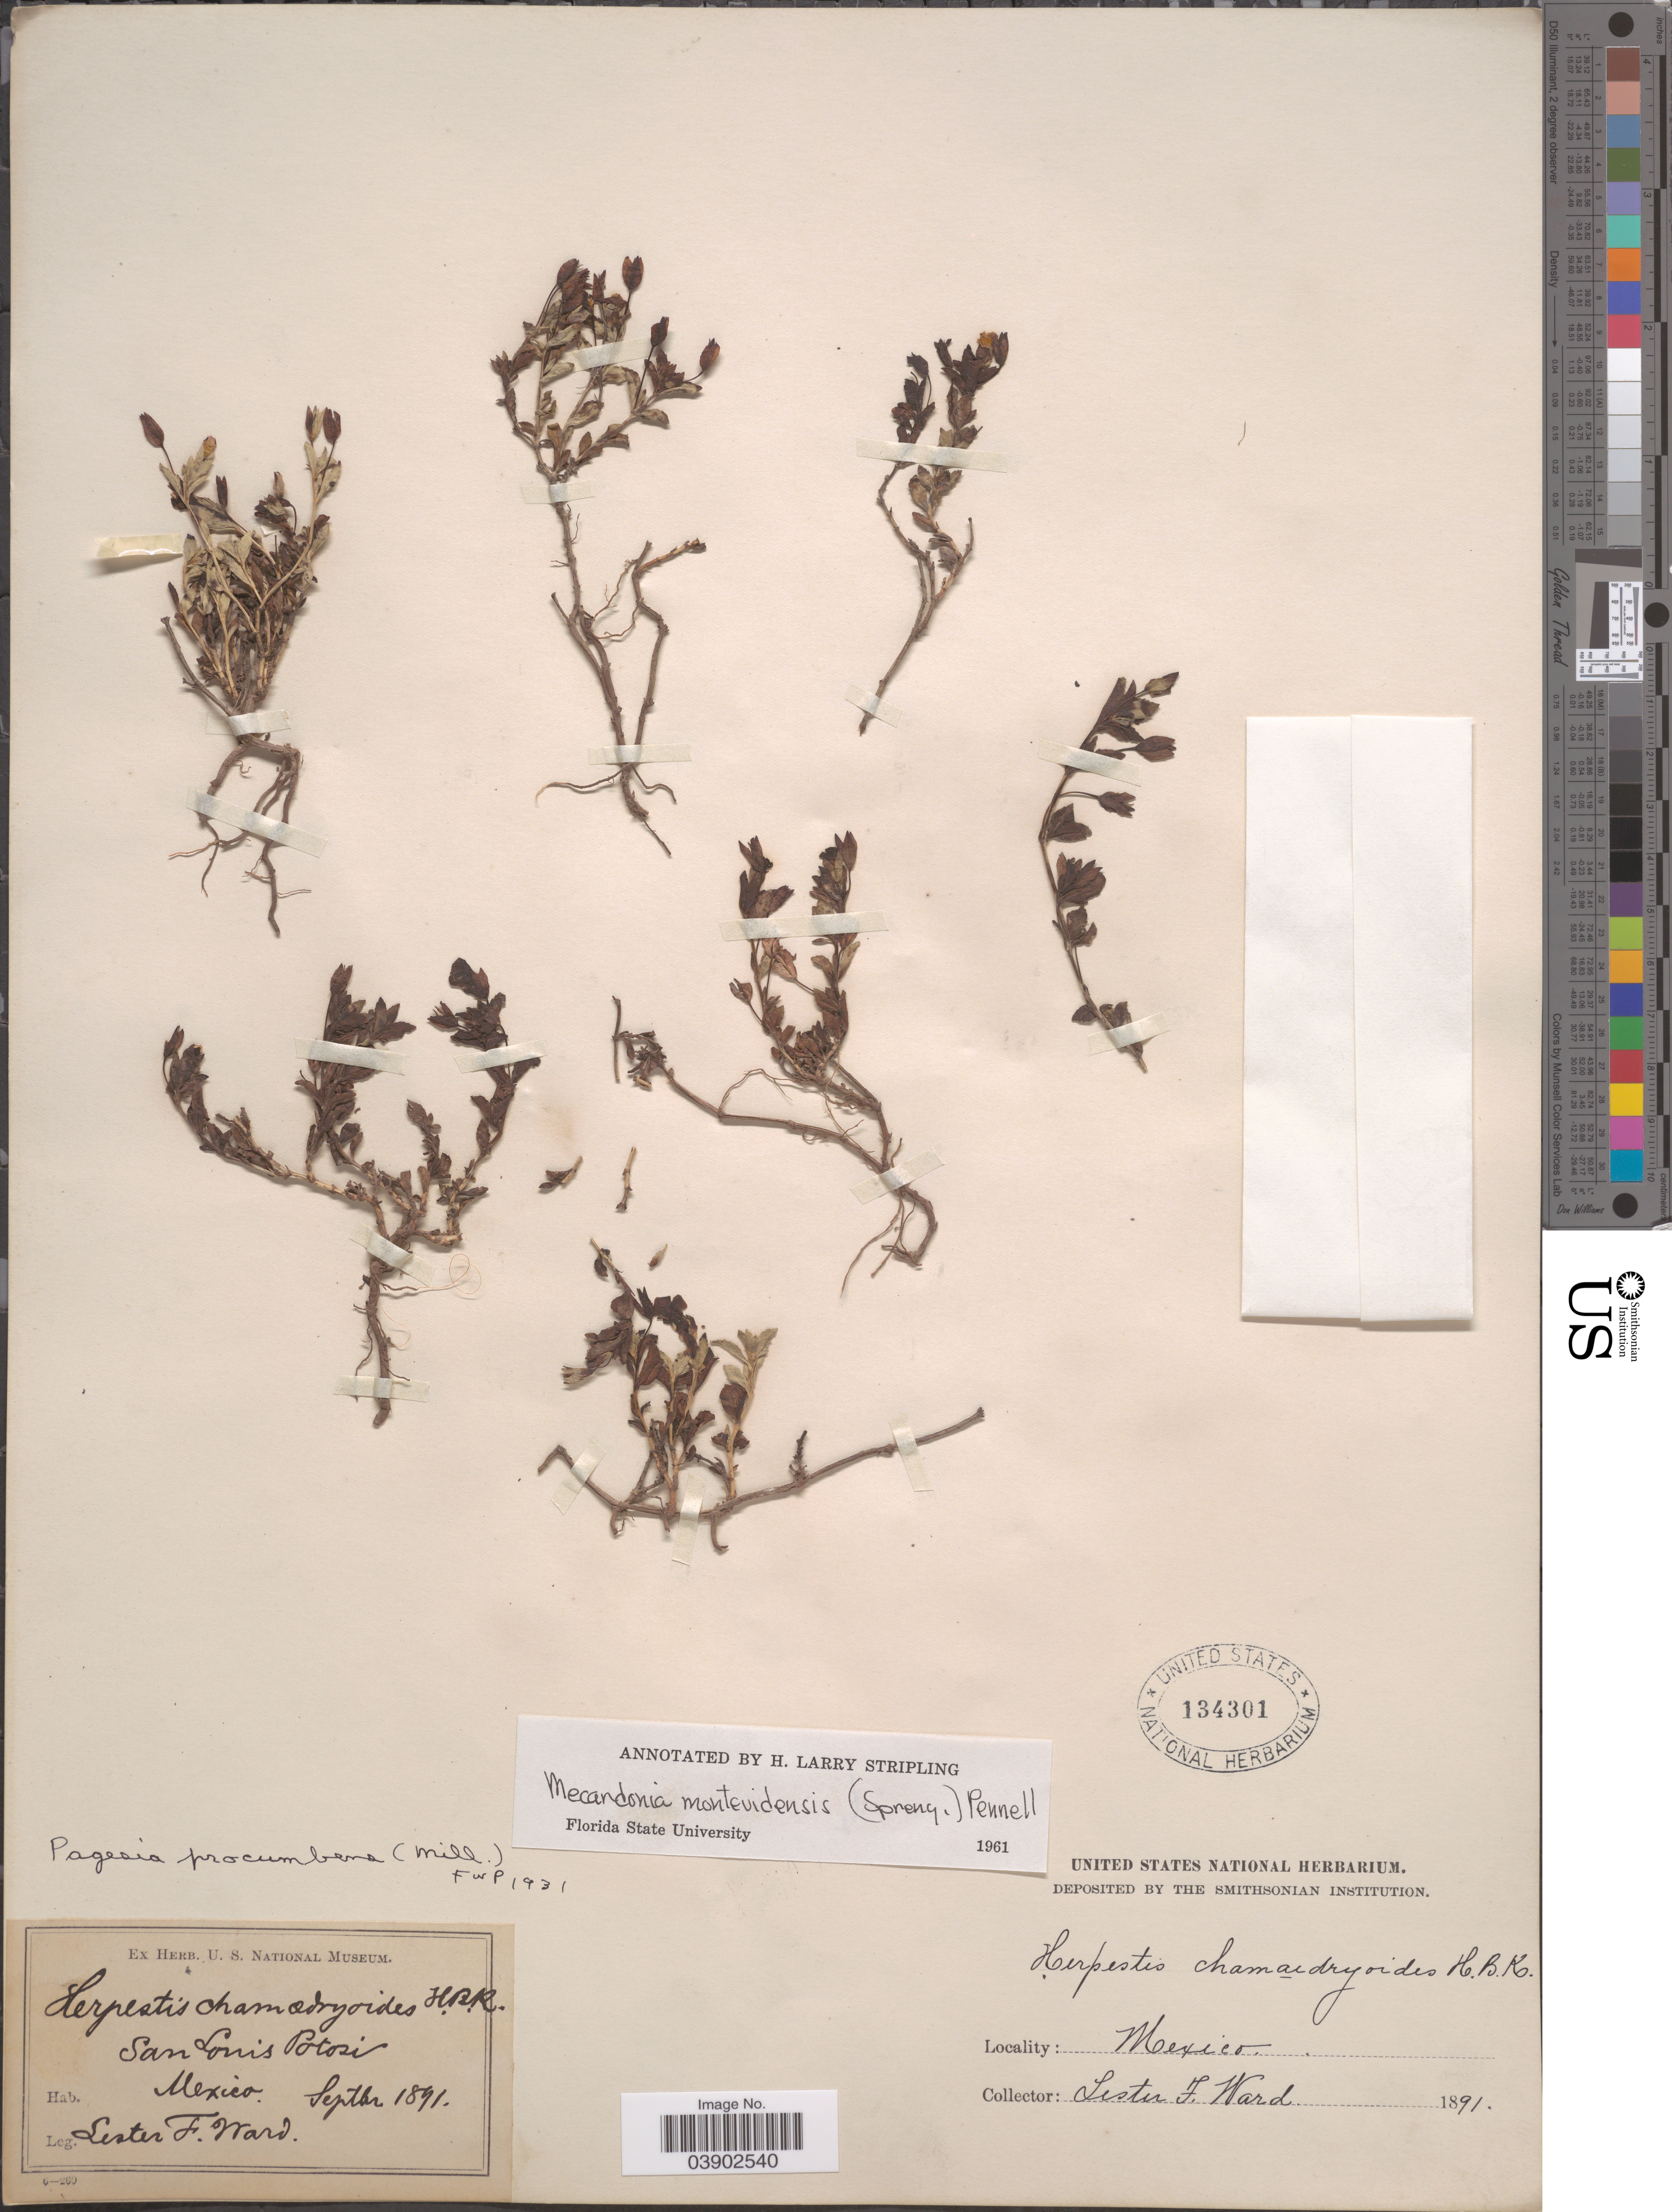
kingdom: Plantae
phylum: Tracheophyta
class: Magnoliopsida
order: Lamiales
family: Plantaginaceae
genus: Mecardonia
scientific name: Mecardonia procumbens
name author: (Mill.) Small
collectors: L. F. Ward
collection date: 1891-09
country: Mexico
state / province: San Luis Potosí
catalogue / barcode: US 134301